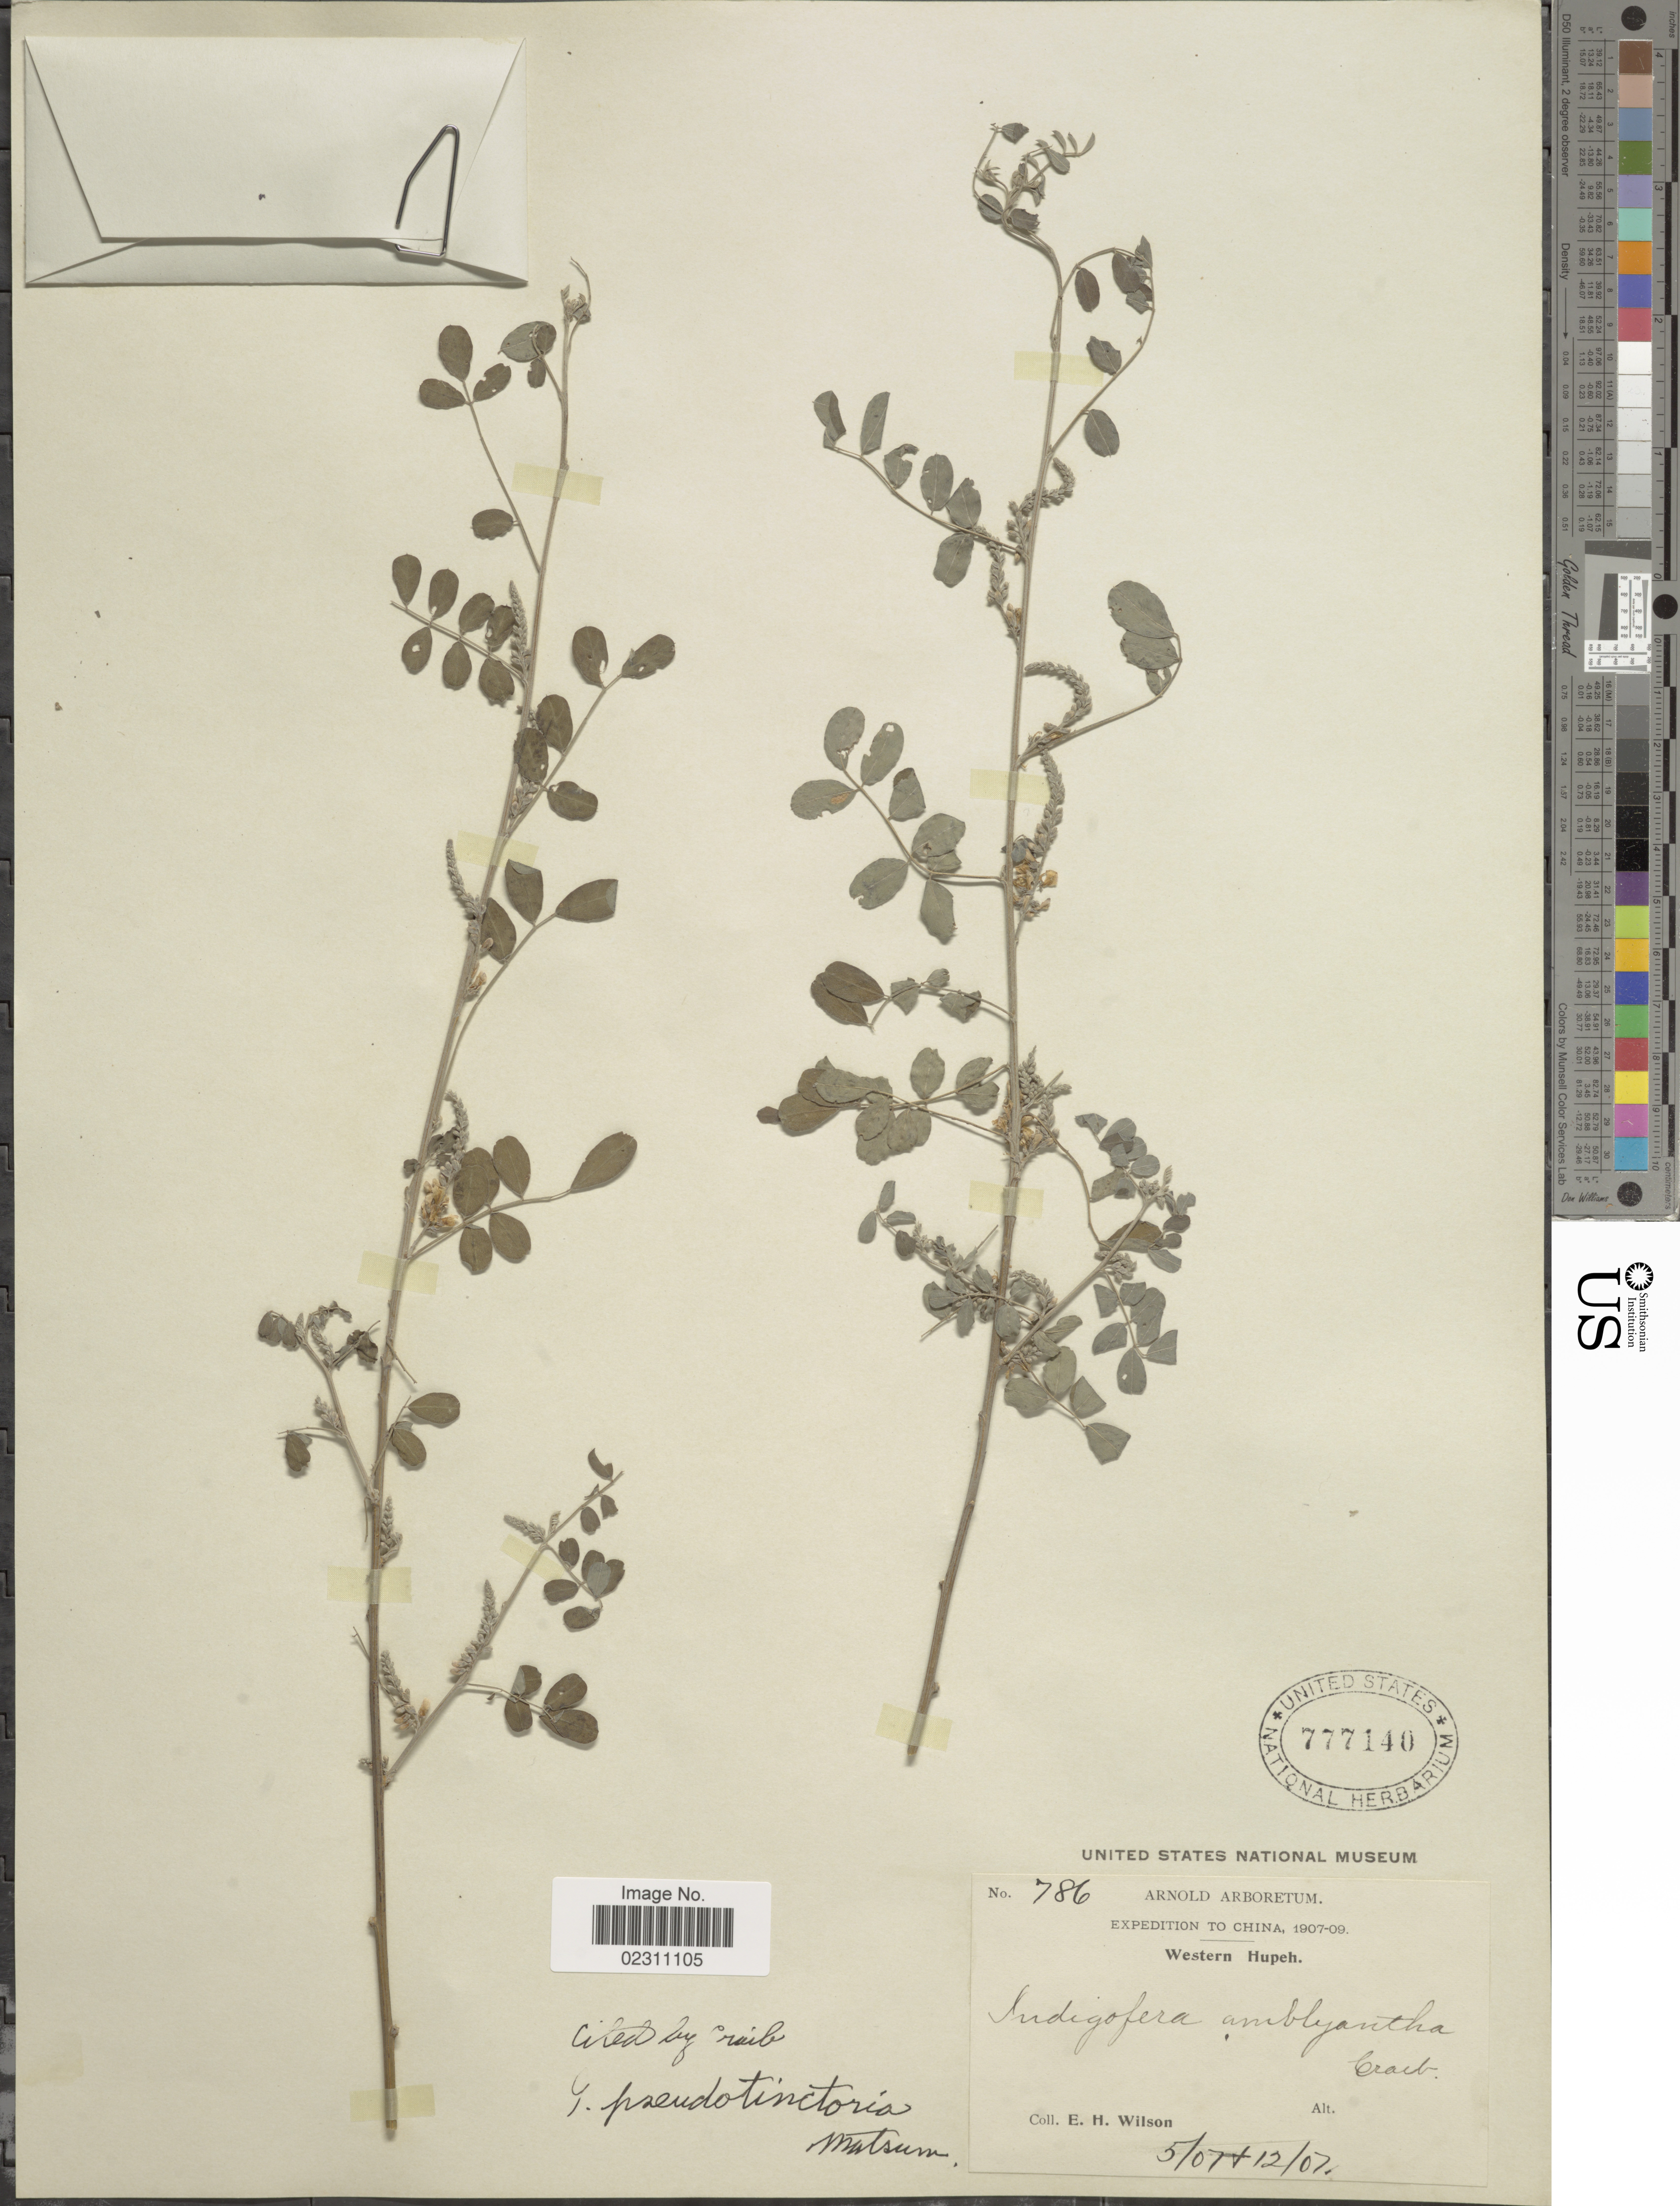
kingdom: Plantae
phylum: Tracheophyta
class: Magnoliopsida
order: Fabales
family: Fabaceae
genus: Indigofera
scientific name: Indigofera pseudotinctoria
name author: Matsum.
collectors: E. Wilson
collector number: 786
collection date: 1907-05/1907-12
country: China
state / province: Hubei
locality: Western Hupeh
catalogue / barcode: US 777140